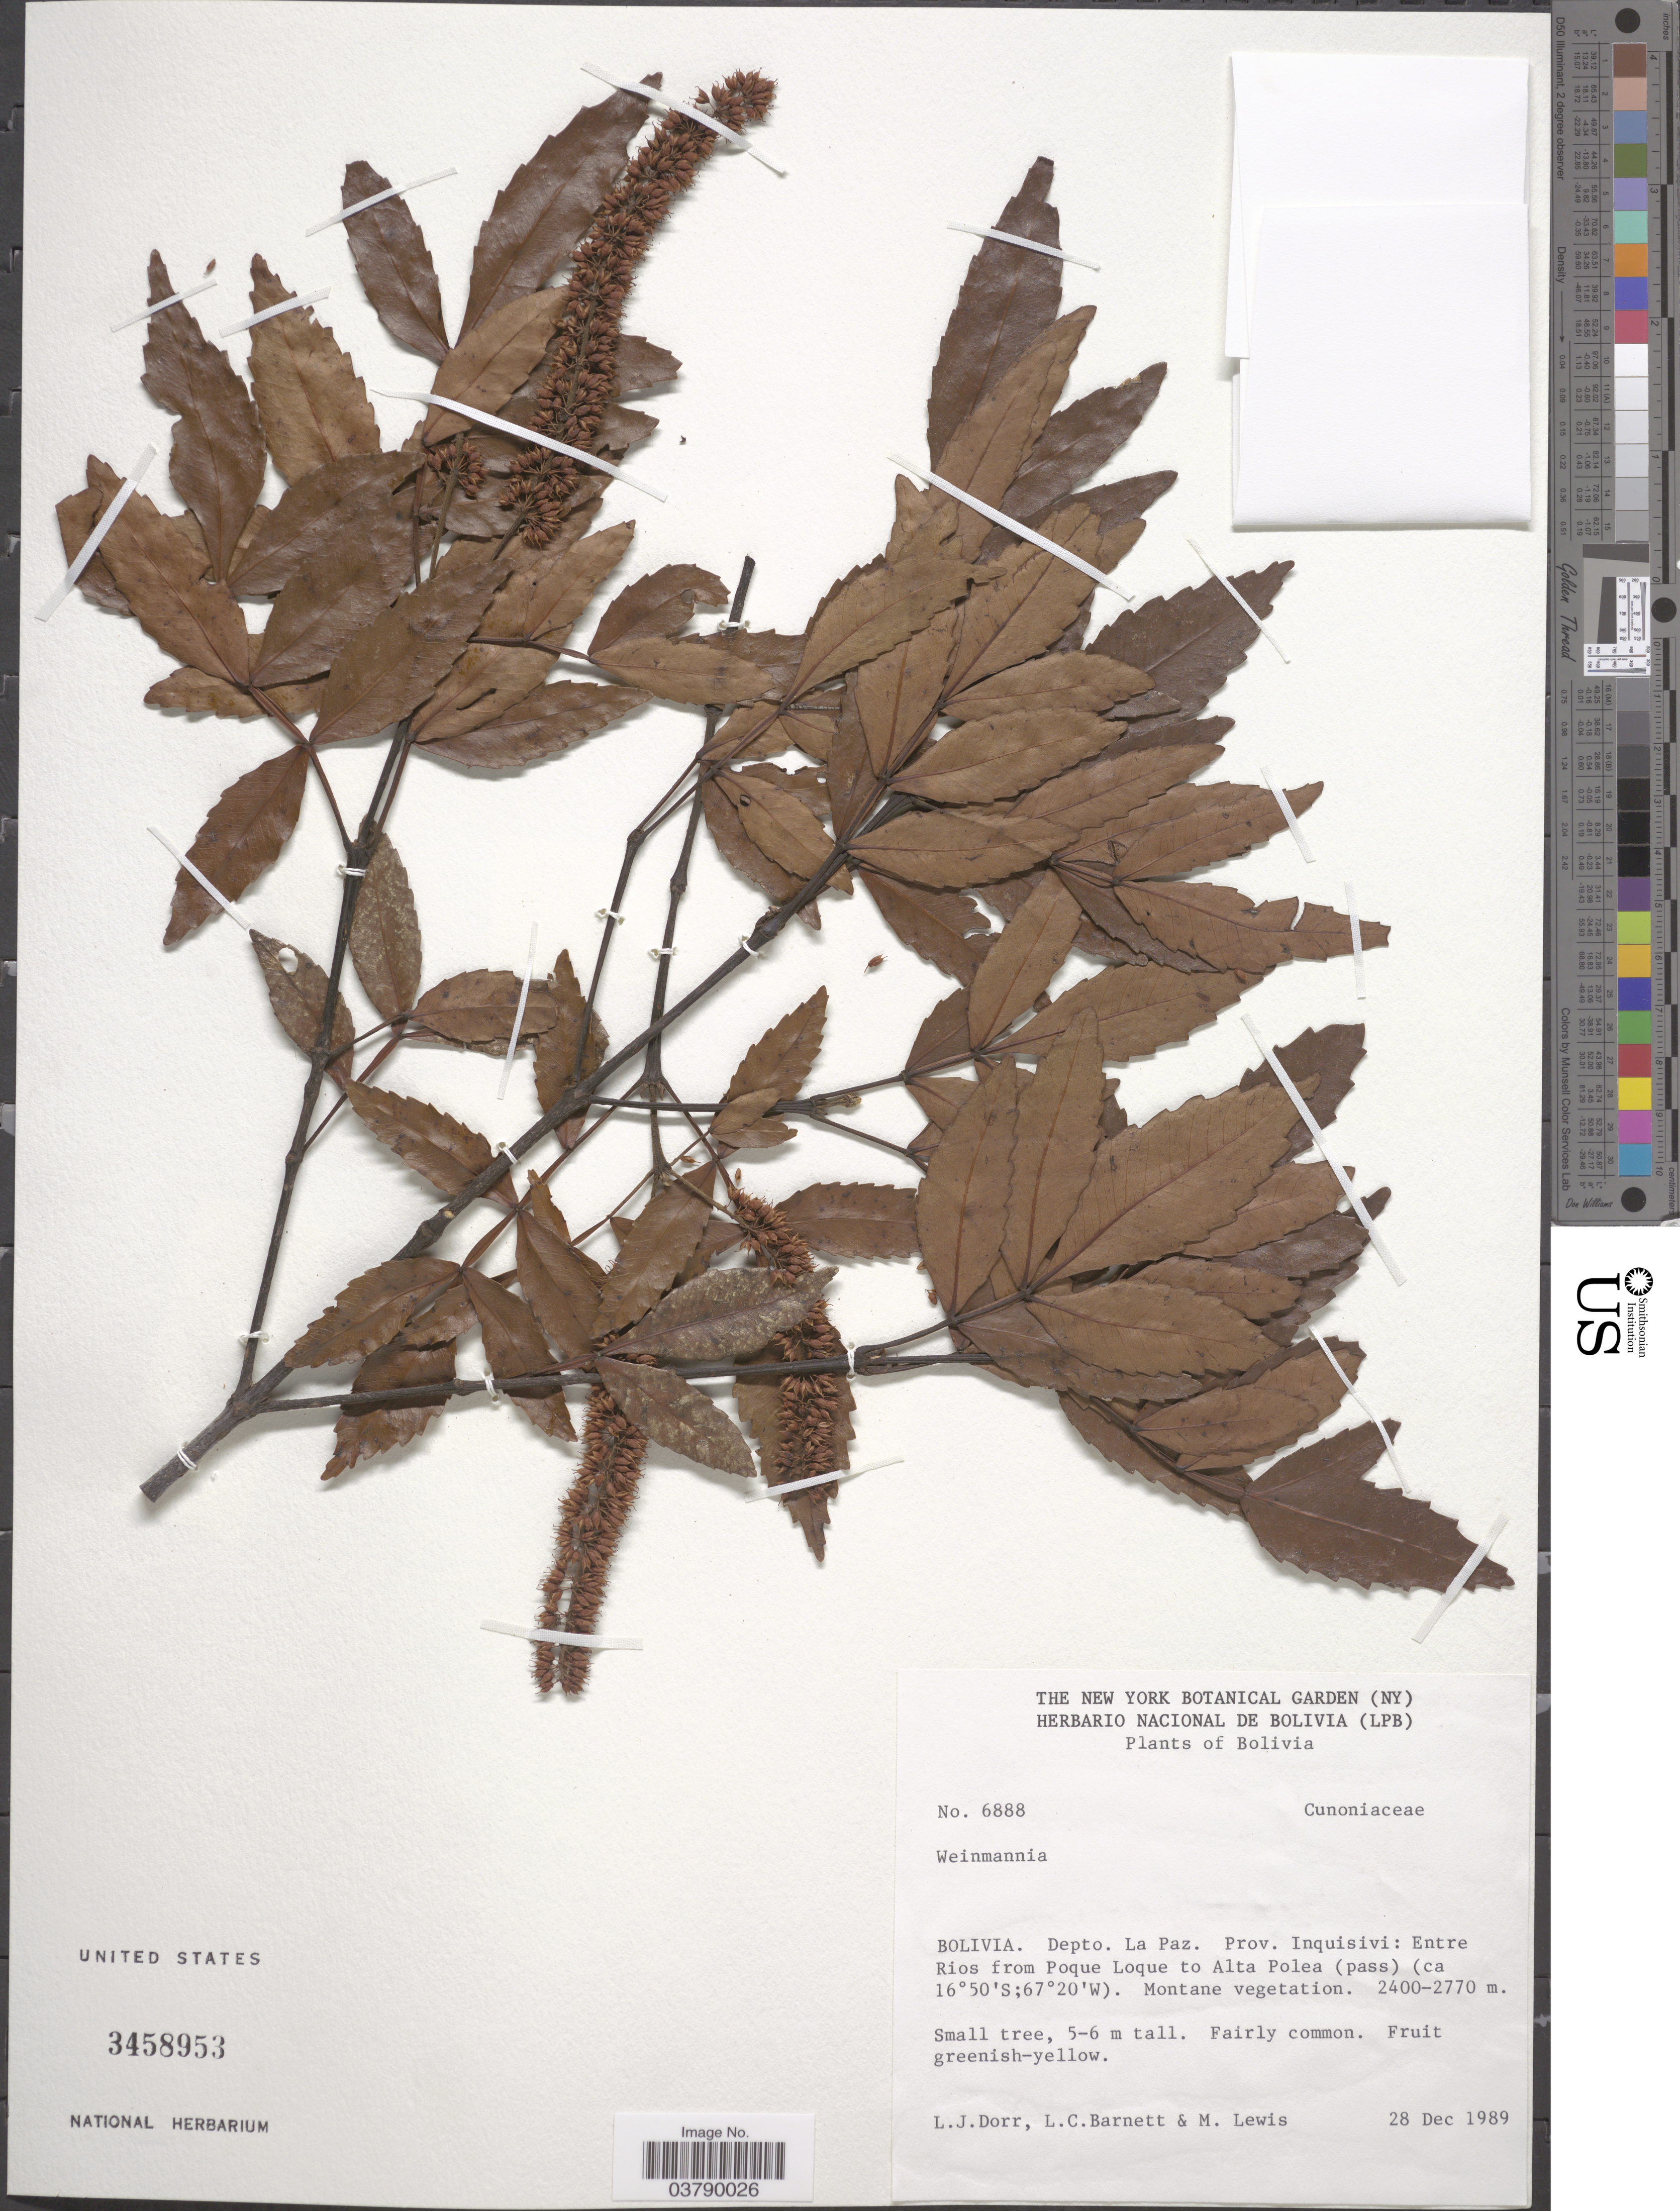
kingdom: Plantae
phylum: Tracheophyta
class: Magnoliopsida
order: Oxalidales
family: Cunoniaceae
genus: Weinmannia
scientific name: Weinmannia sp.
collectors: L. J. Dorr, L. C. Barnett & M. Lewis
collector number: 6888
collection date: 1989-12-28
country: Bolivia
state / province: La Paz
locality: Depto. La Paz. Prov. Inquisivi: Entre Rios from Poque Loque to Alta Polea (pass).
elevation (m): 2400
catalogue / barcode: US 3458953